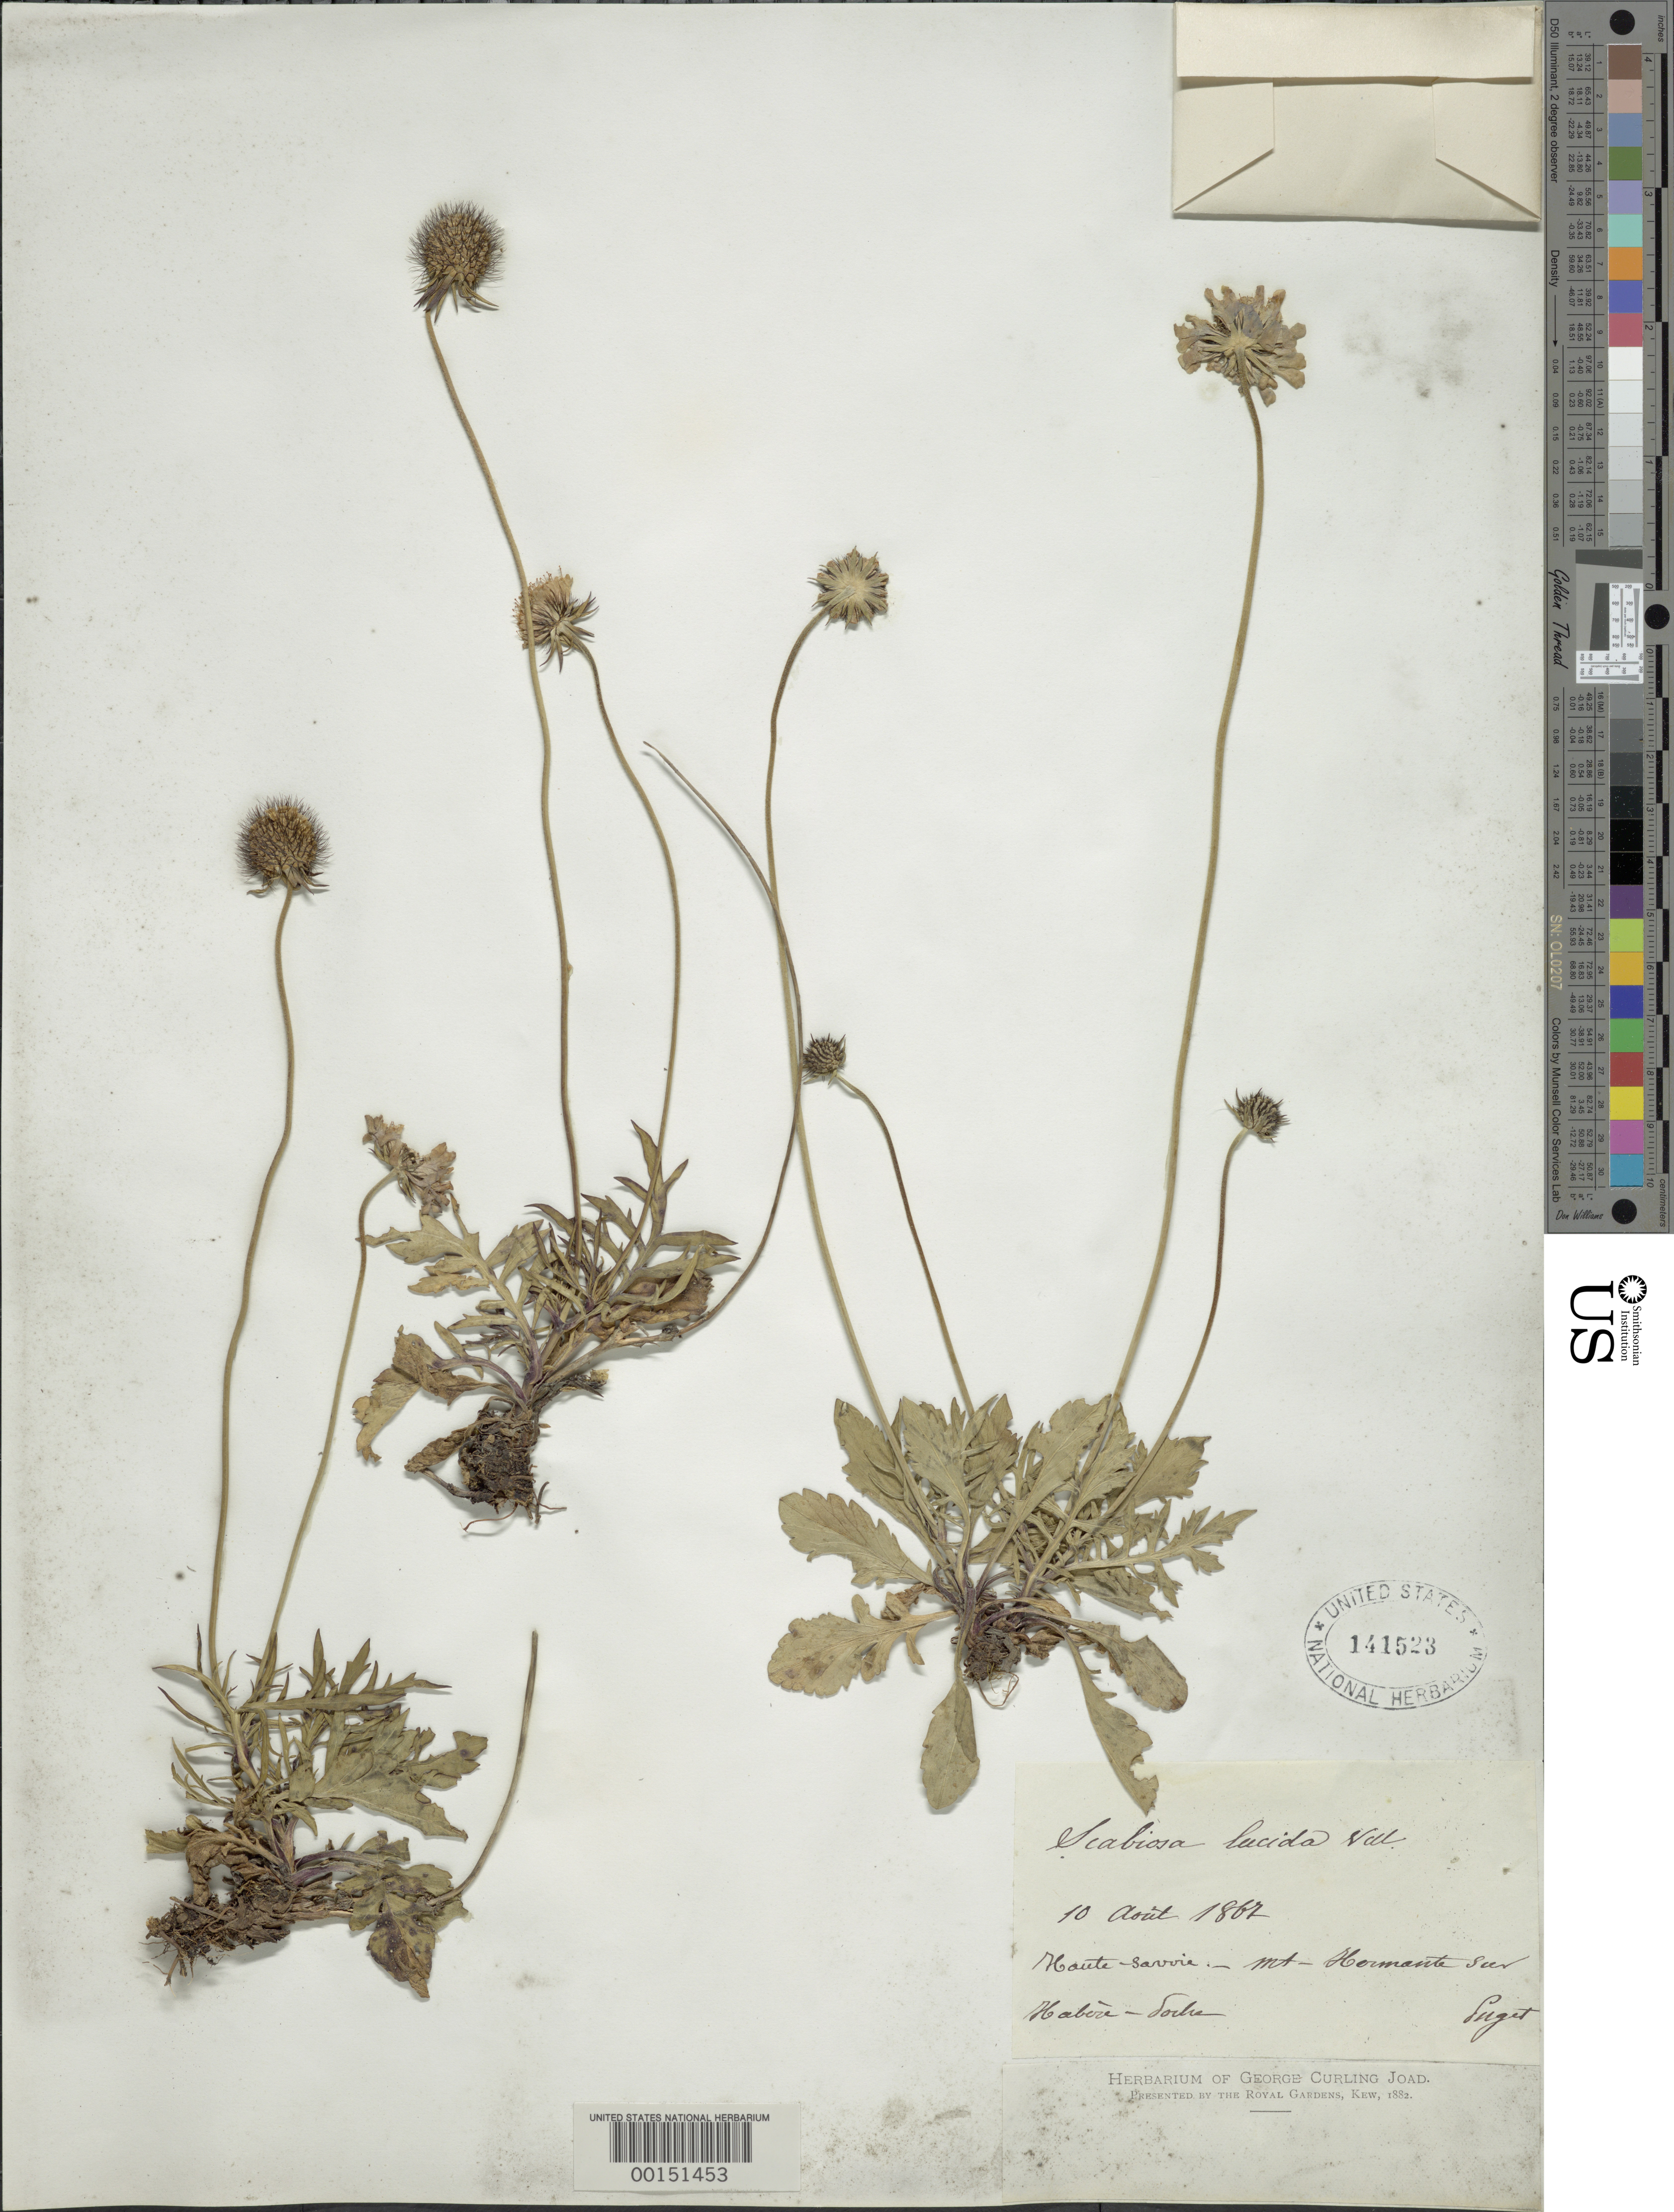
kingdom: Plantae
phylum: Tracheophyta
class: Magnoliopsida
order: Dipsacales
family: Caprifoliaceae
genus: Scabiosa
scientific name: Scabiosa lucida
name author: Vill.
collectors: -. Puget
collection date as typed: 10 Aug 1867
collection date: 1867-08-10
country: France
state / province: Auvergne-Rhône-Alpes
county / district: Haute-Savoie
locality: Mt. Hermante sur Habire - Loche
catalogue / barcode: US 141523